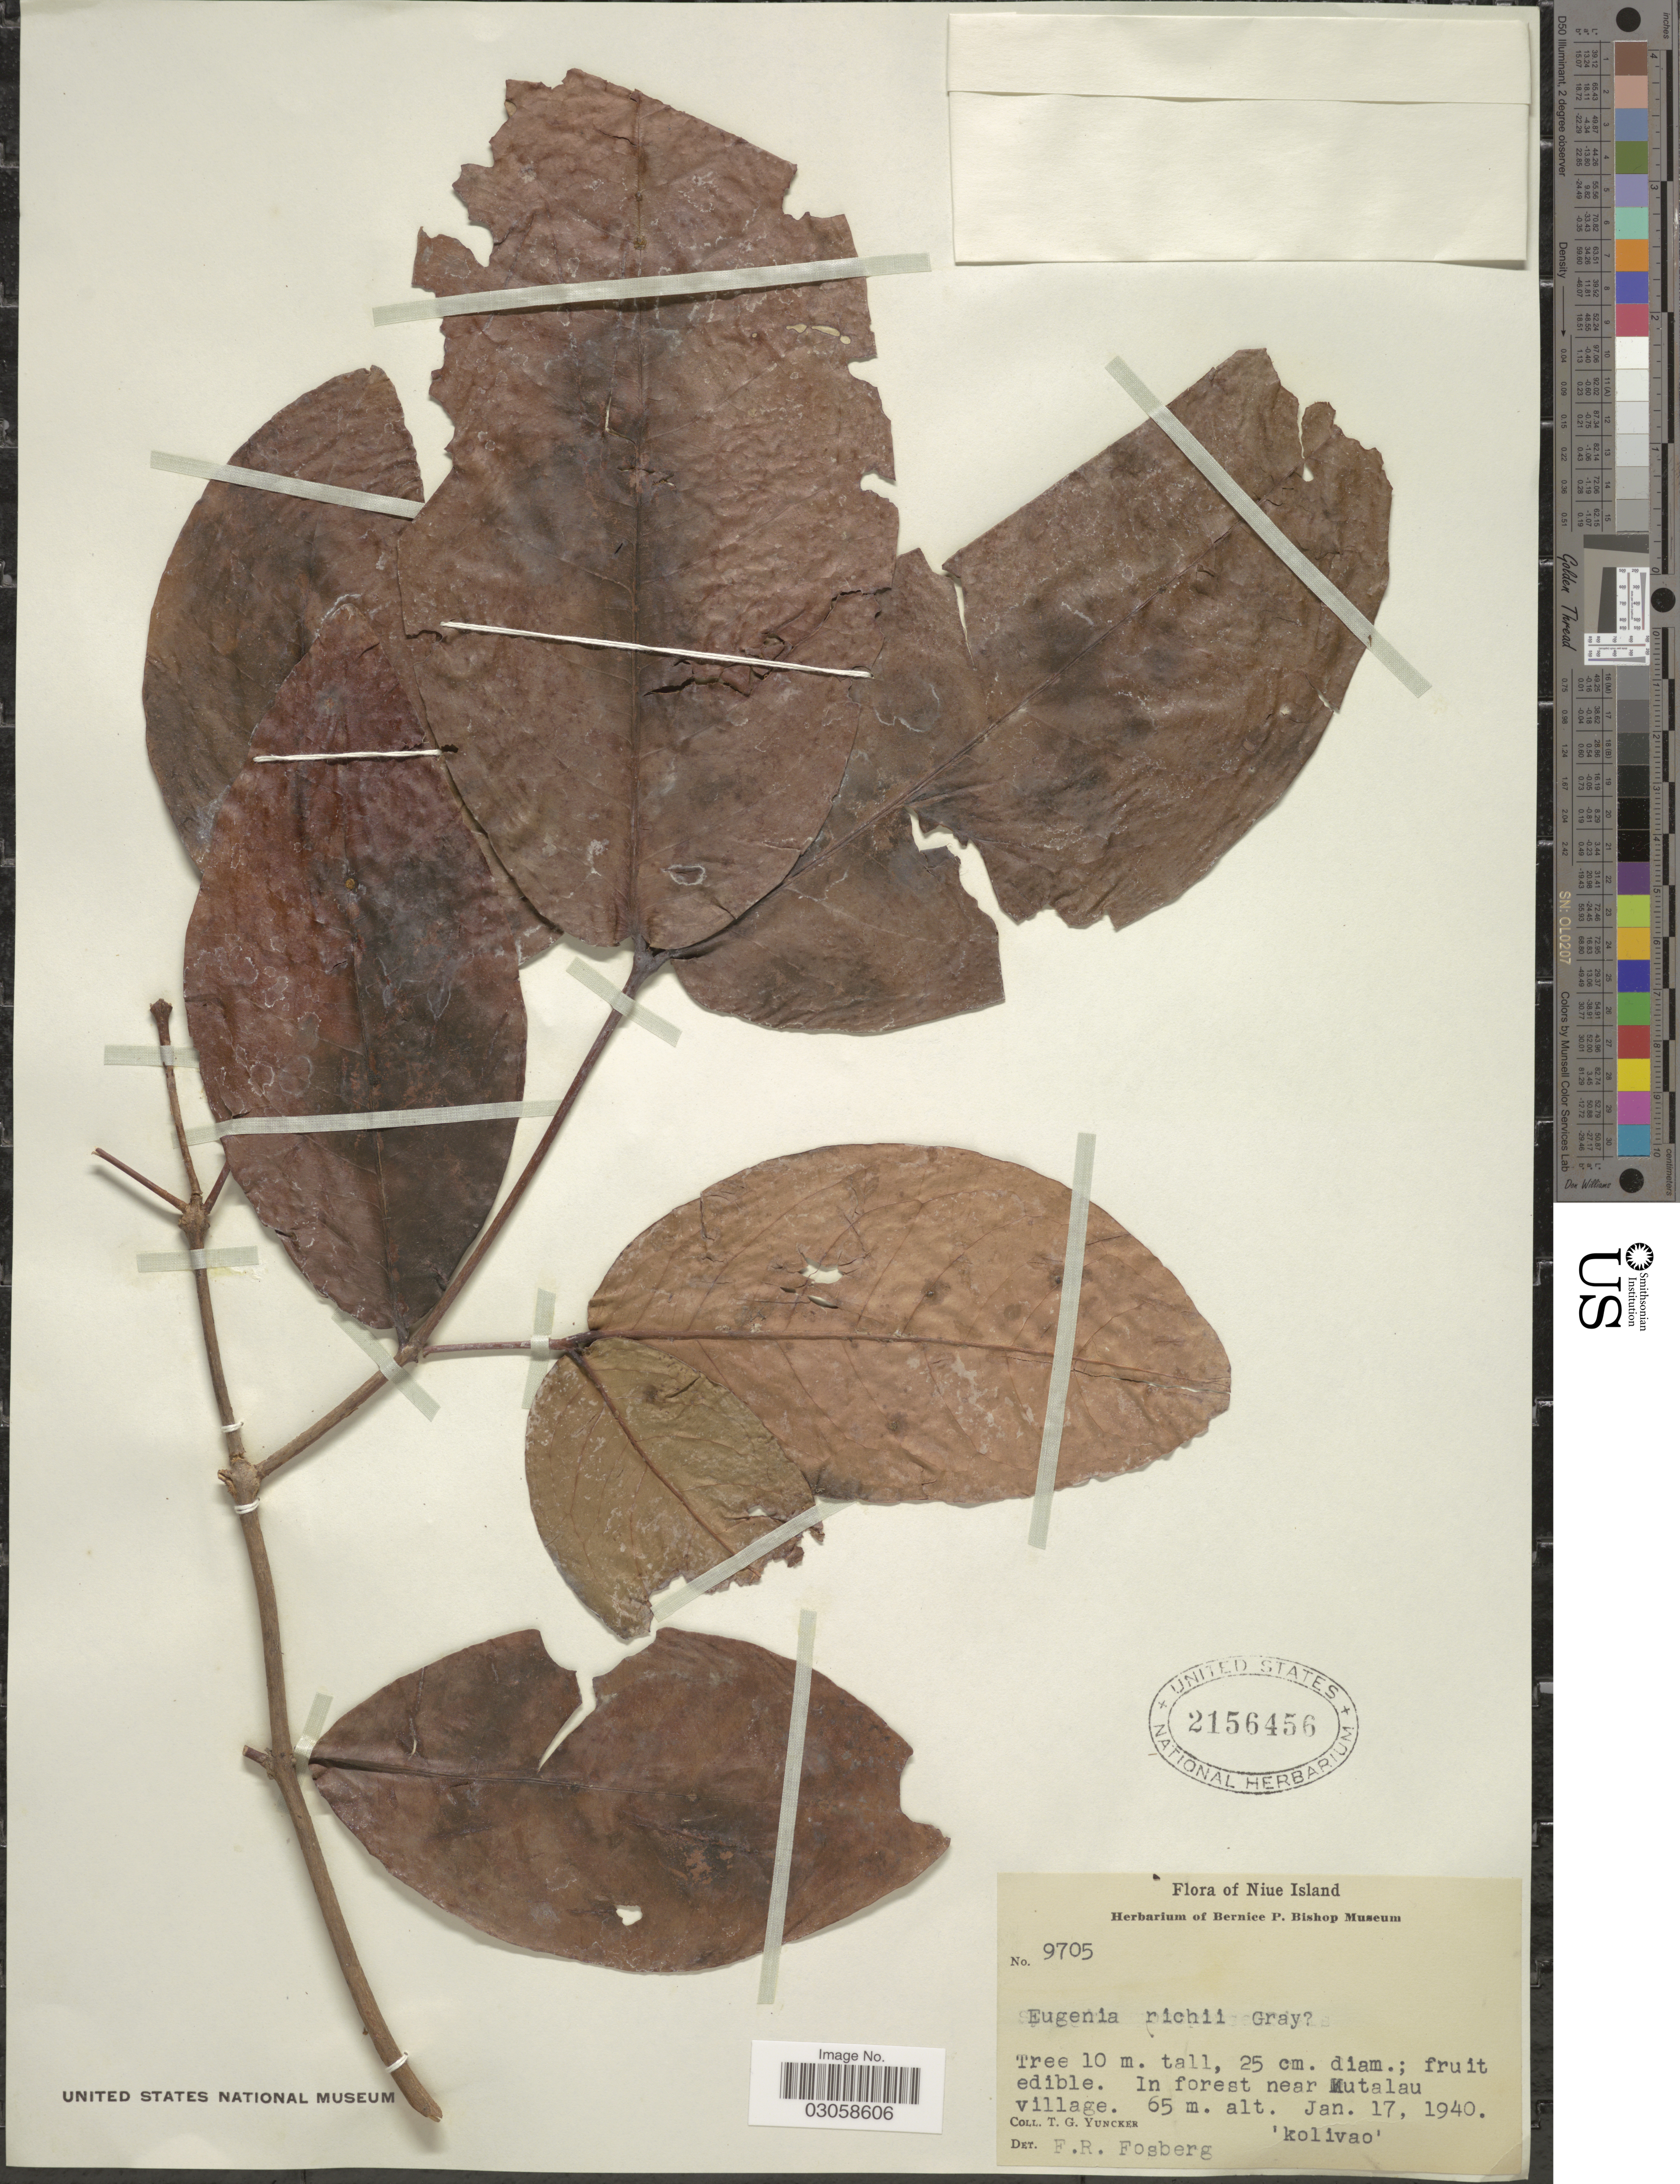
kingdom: Plantae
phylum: Tracheophyta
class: Magnoliopsida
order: Myrtales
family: Myrtaceae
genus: Syzygium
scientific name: Syzygium richii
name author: (A. Gray) Merr. & L.M. Perry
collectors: T. G. Yuncker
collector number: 9705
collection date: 1940-01-17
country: Niue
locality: Niue Island. In forest near Kutalau village.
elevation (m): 65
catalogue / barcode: US 2156456